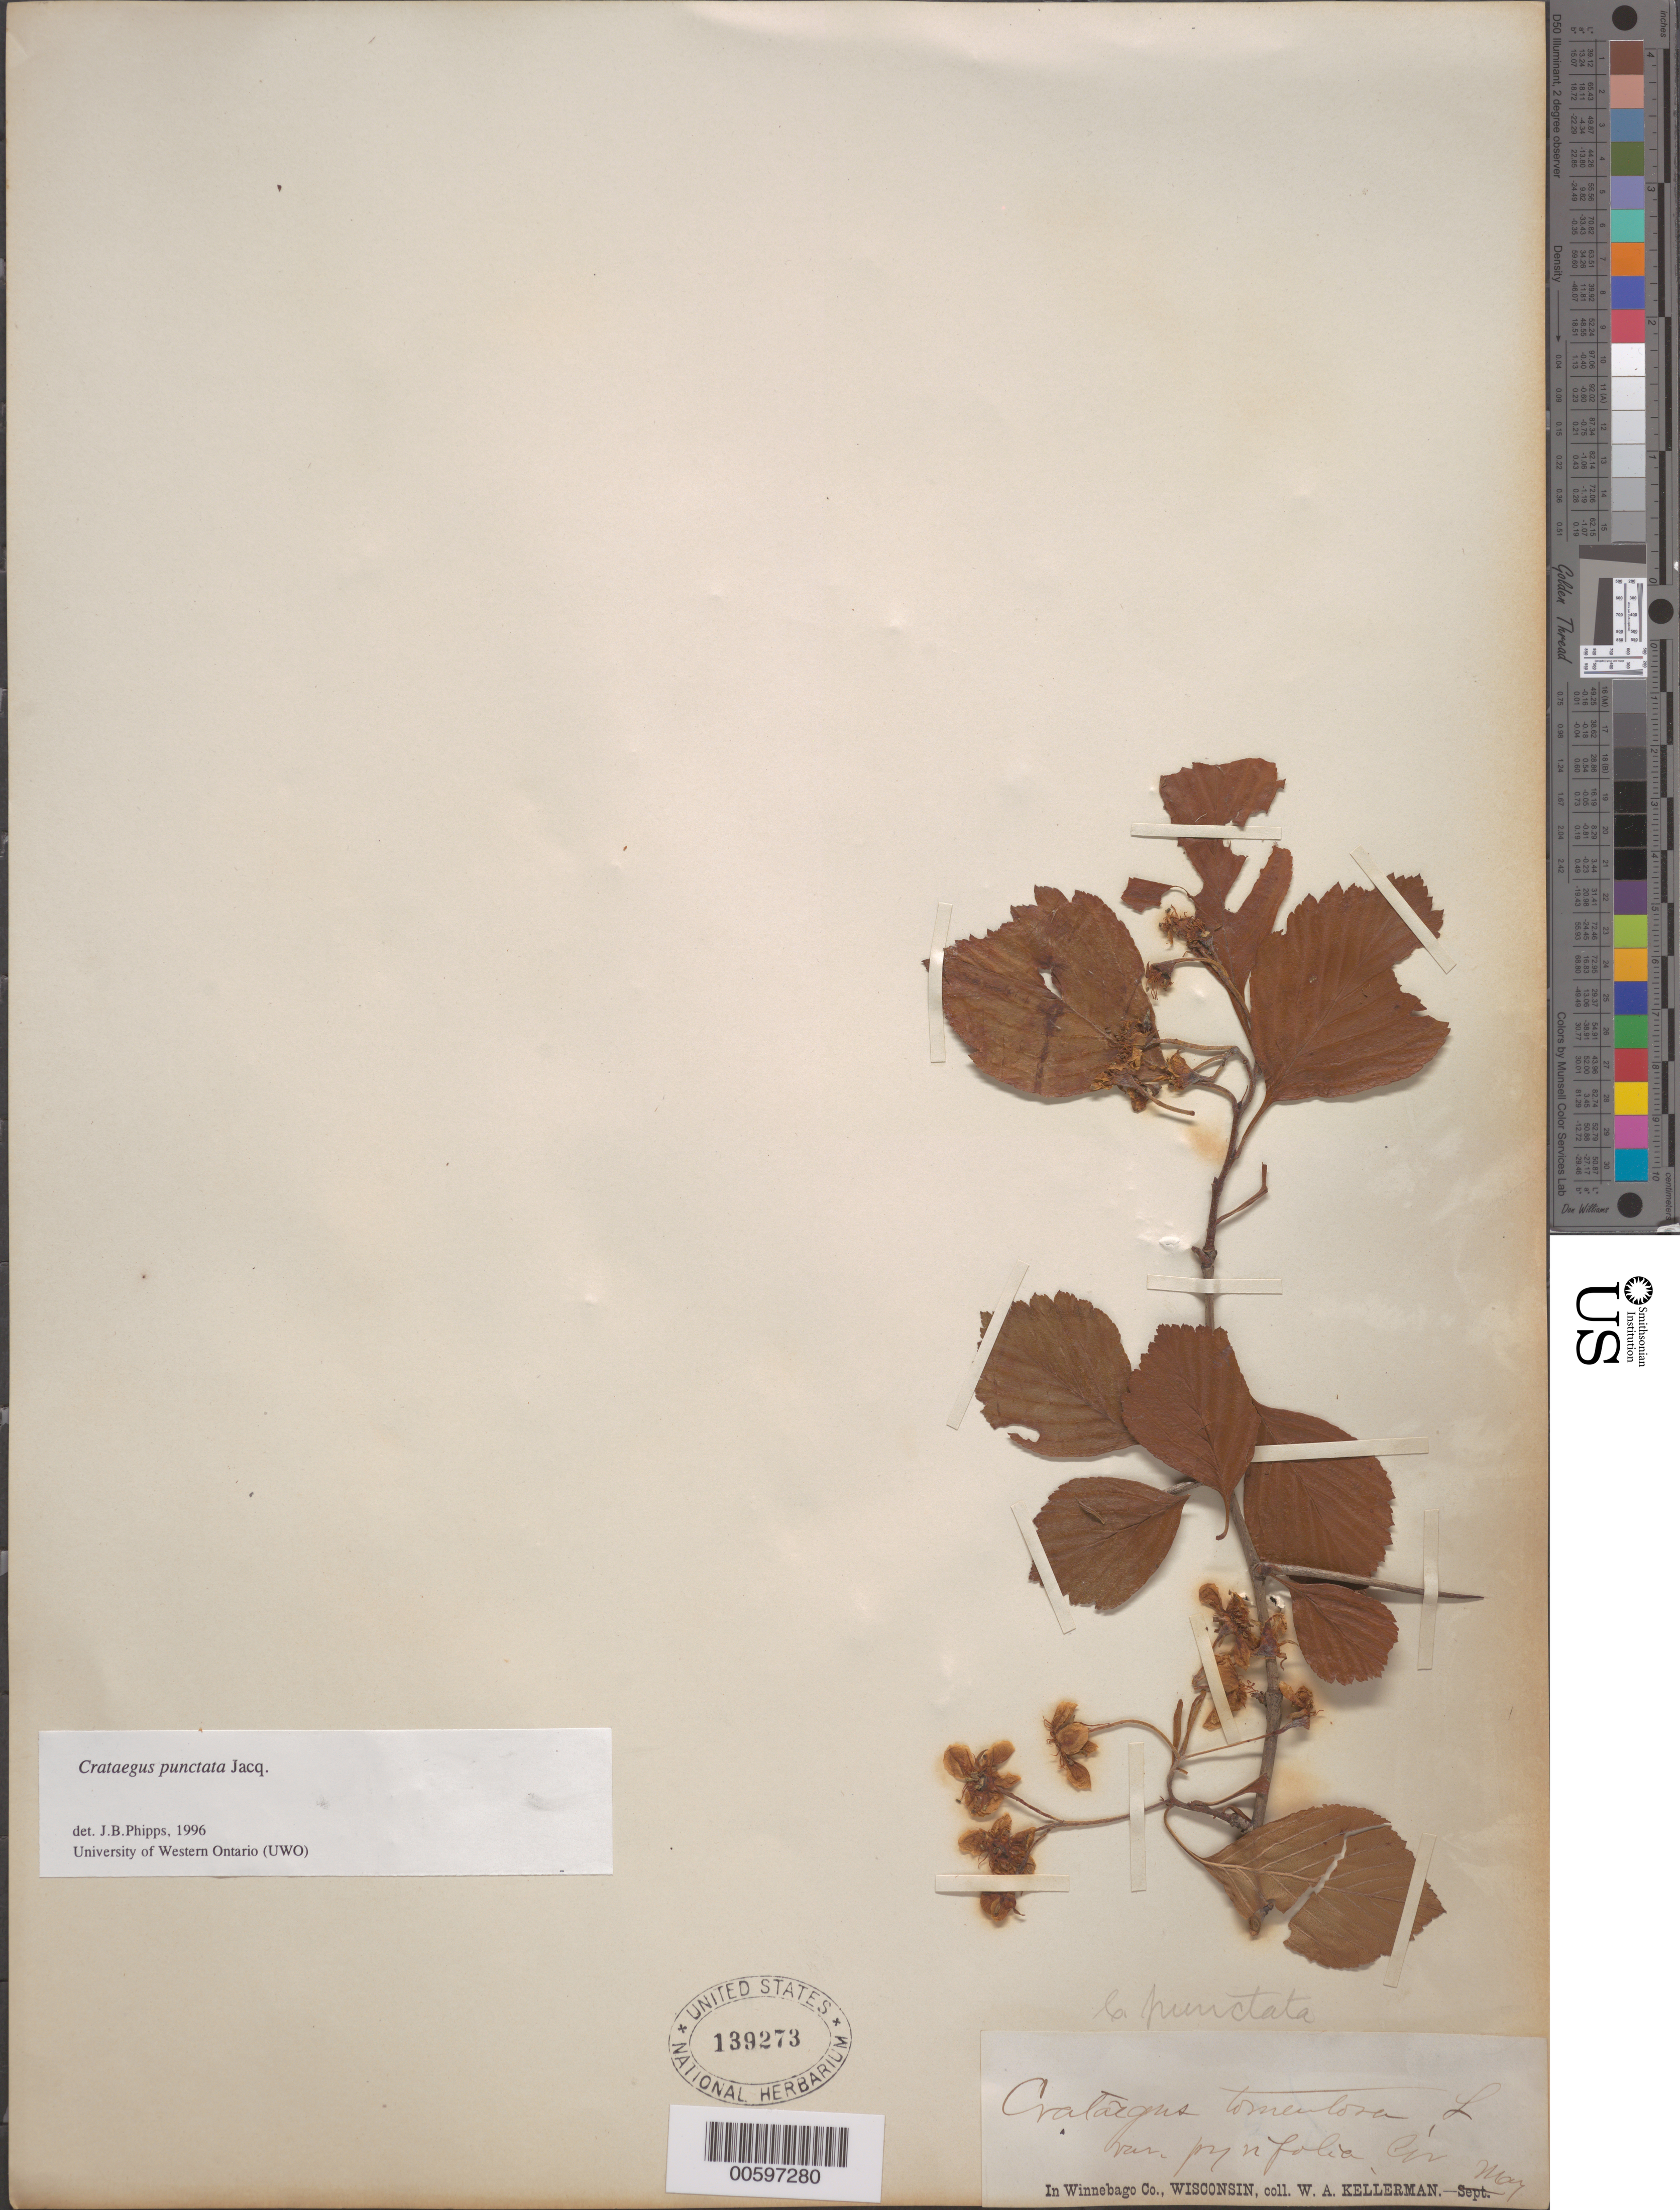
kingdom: Plantae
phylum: Tracheophyta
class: Magnoliopsida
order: Rosales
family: Rosaceae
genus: Crataegus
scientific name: Crataegus punctata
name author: Jacq.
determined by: Phipps, James B., (UWO), University of Western Ontario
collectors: W. A. Kellerman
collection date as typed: May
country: United States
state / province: Wisconsin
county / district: Winnebago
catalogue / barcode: US 139273